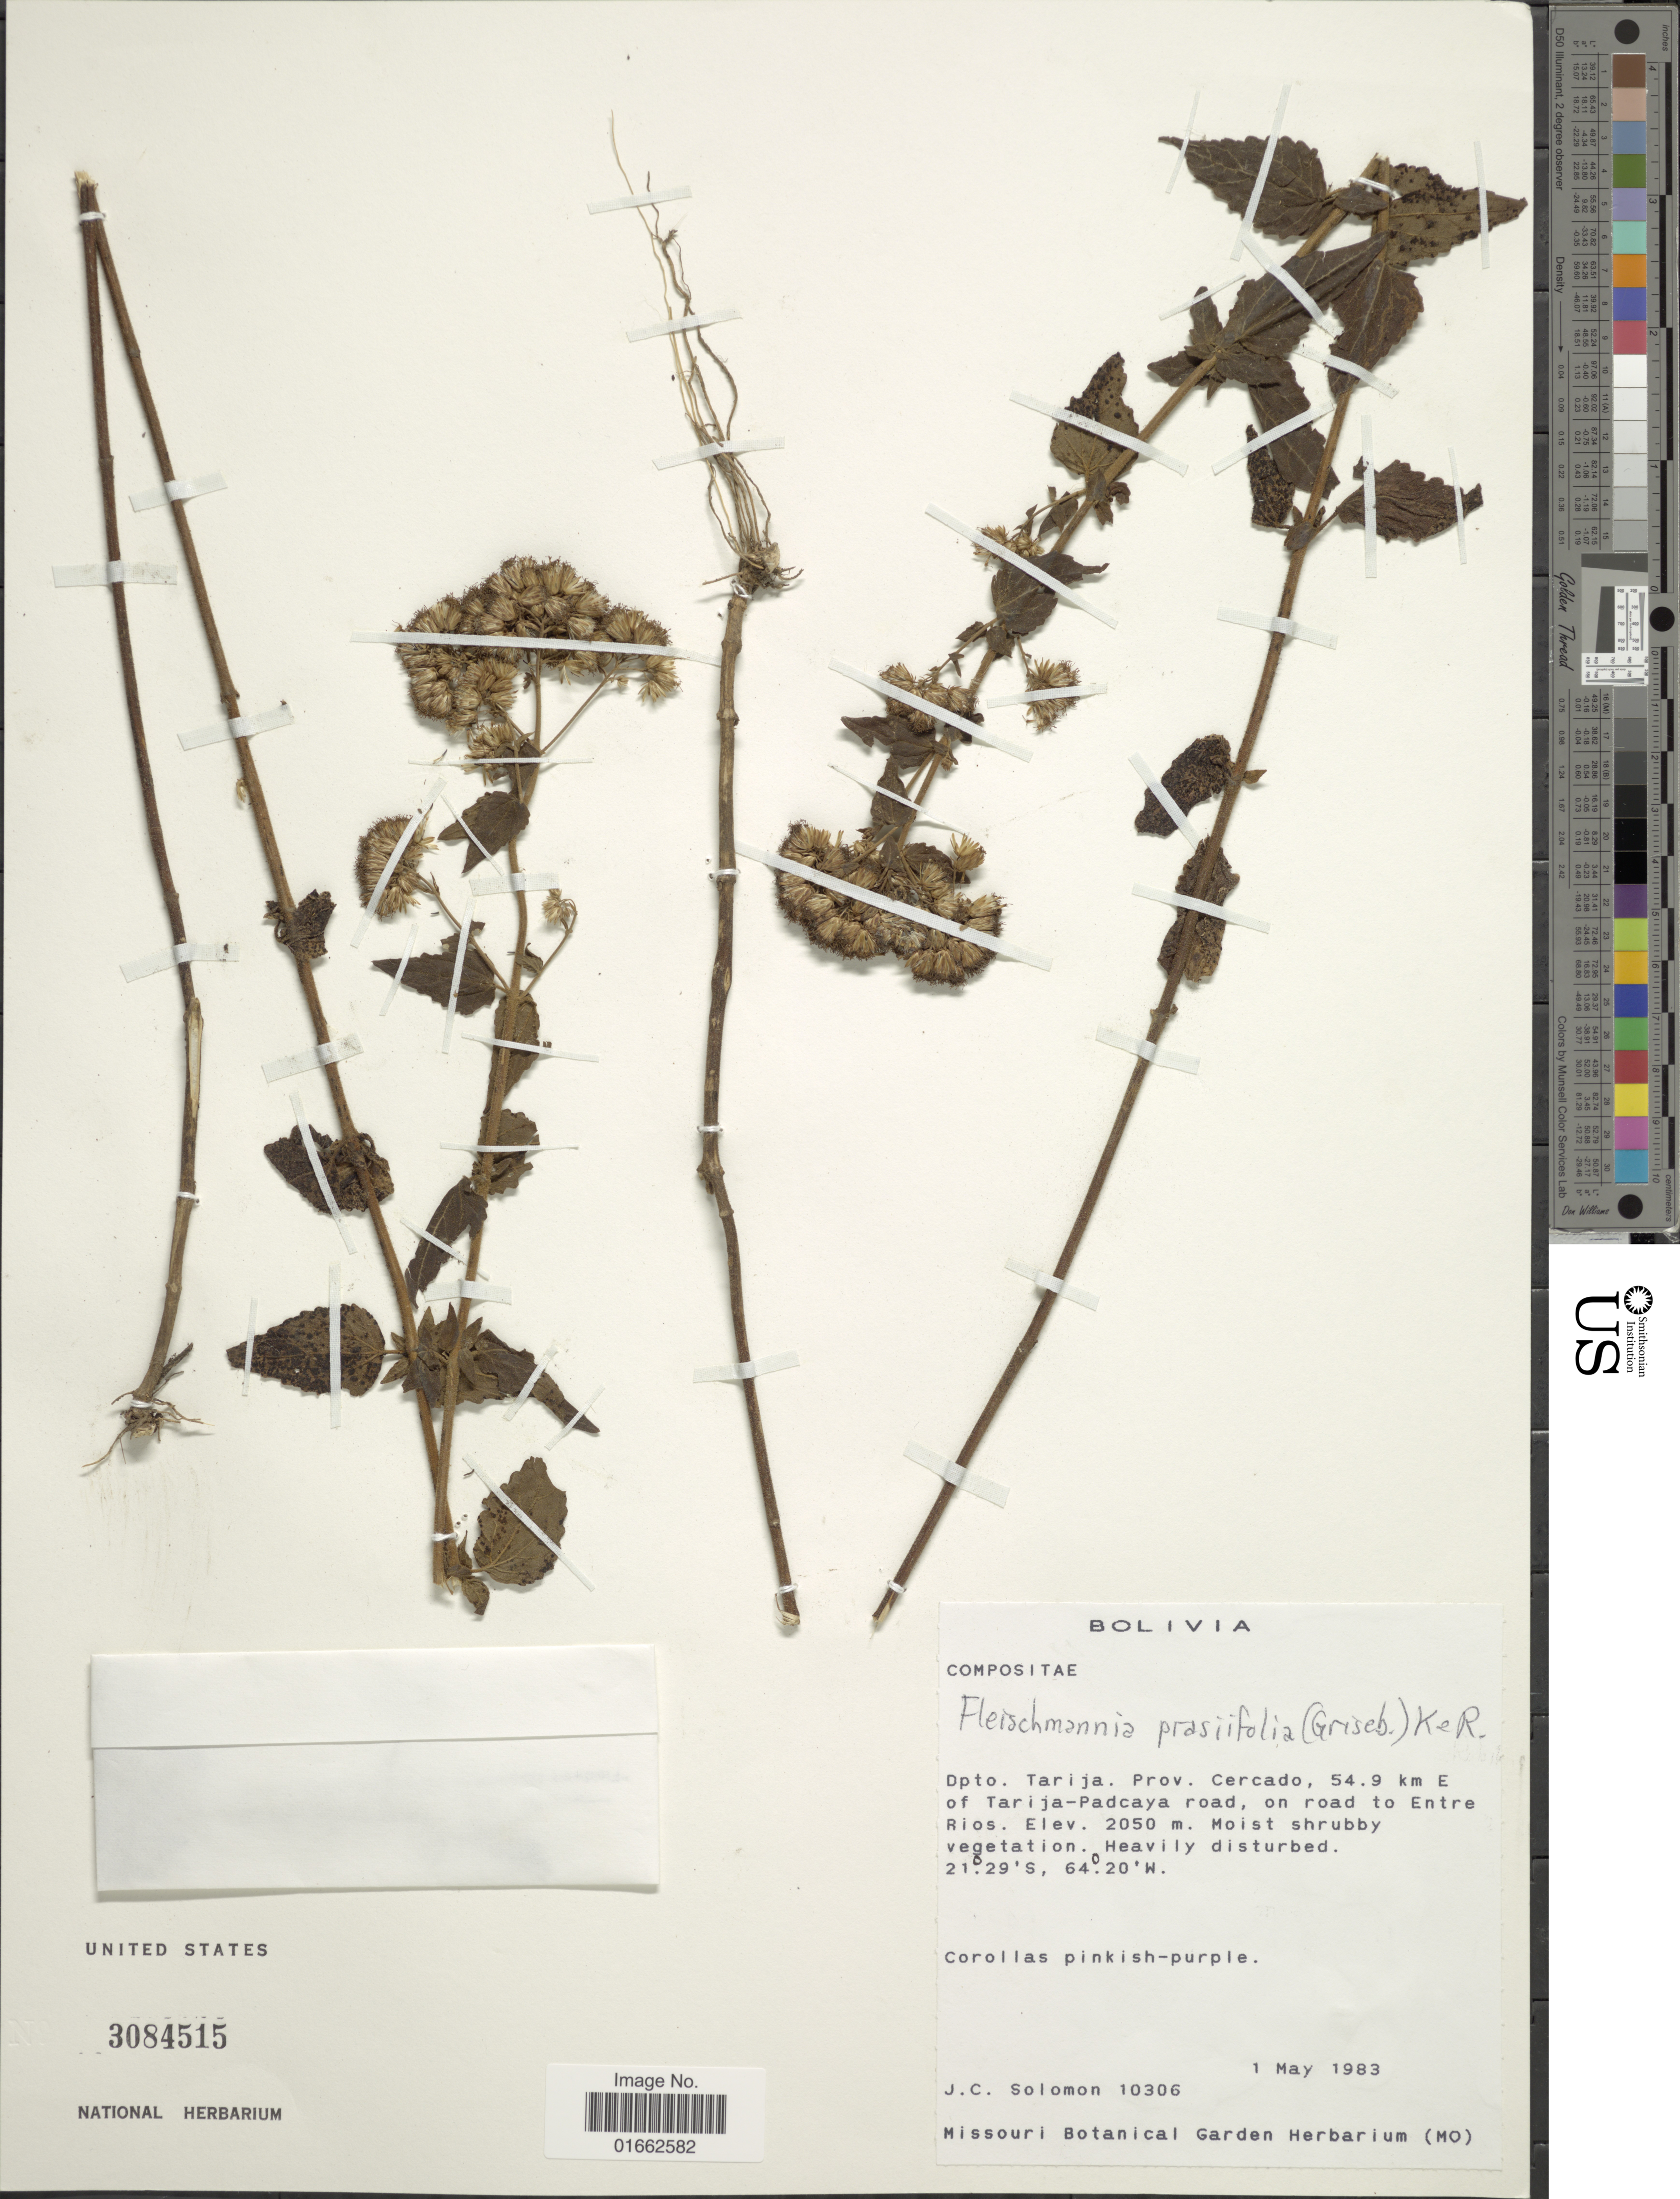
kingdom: Plantae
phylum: Tracheophyta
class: Magnoliopsida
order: Asterales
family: Asteraceae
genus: Fleischmannia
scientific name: Fleischmannia prasiifolia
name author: (Griseb.) R.M. King & H. Rob.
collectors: J. C. Solomon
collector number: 10306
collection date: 1983-05-01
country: Bolivia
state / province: Tarija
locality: Prov. Cercado, 54.9 km E of Tarija-Padcaya road, on road to Entre Rios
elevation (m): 2050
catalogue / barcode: US 3084515